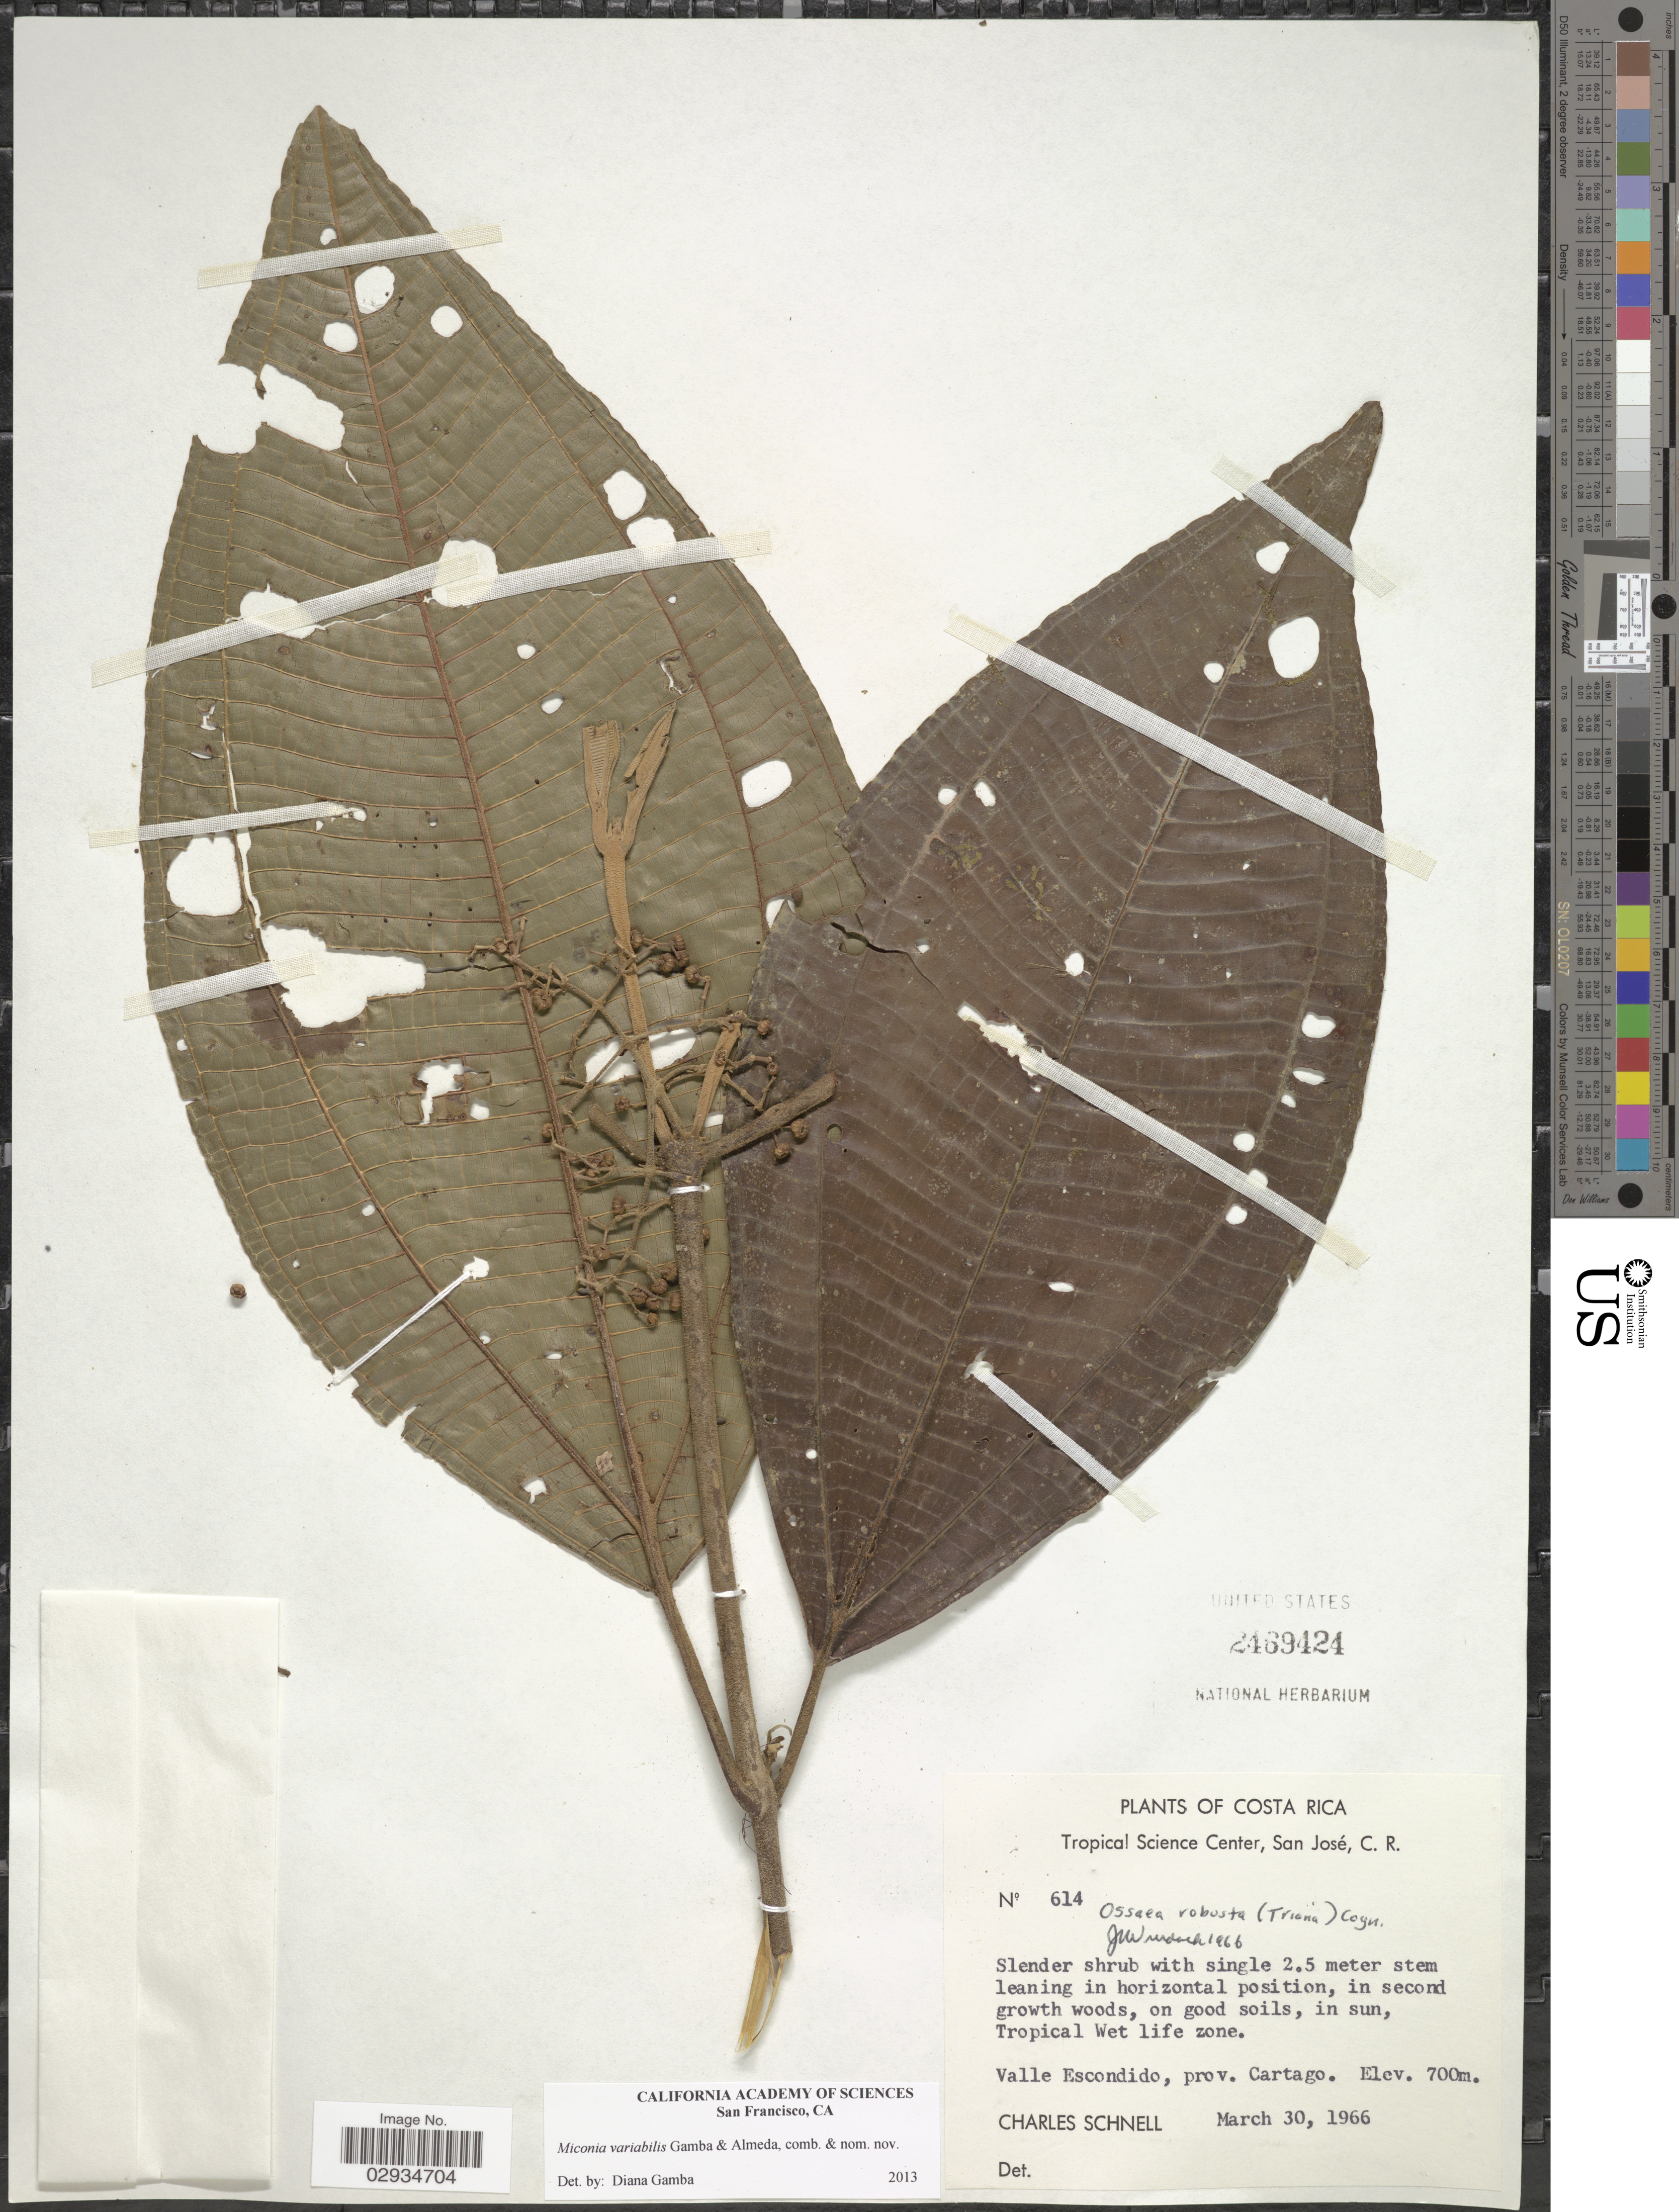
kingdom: Plantae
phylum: Tracheophyta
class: Magnoliopsida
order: Myrtales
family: Melastomataceae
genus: Miconia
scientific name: Miconia variabilis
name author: Gamba & Almeda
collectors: C. Schnell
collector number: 614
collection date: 1966-03-30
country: Costa Rica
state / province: Cartago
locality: Tropical Wet life zone. Valle Escondido.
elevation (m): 700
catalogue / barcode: US 2469424